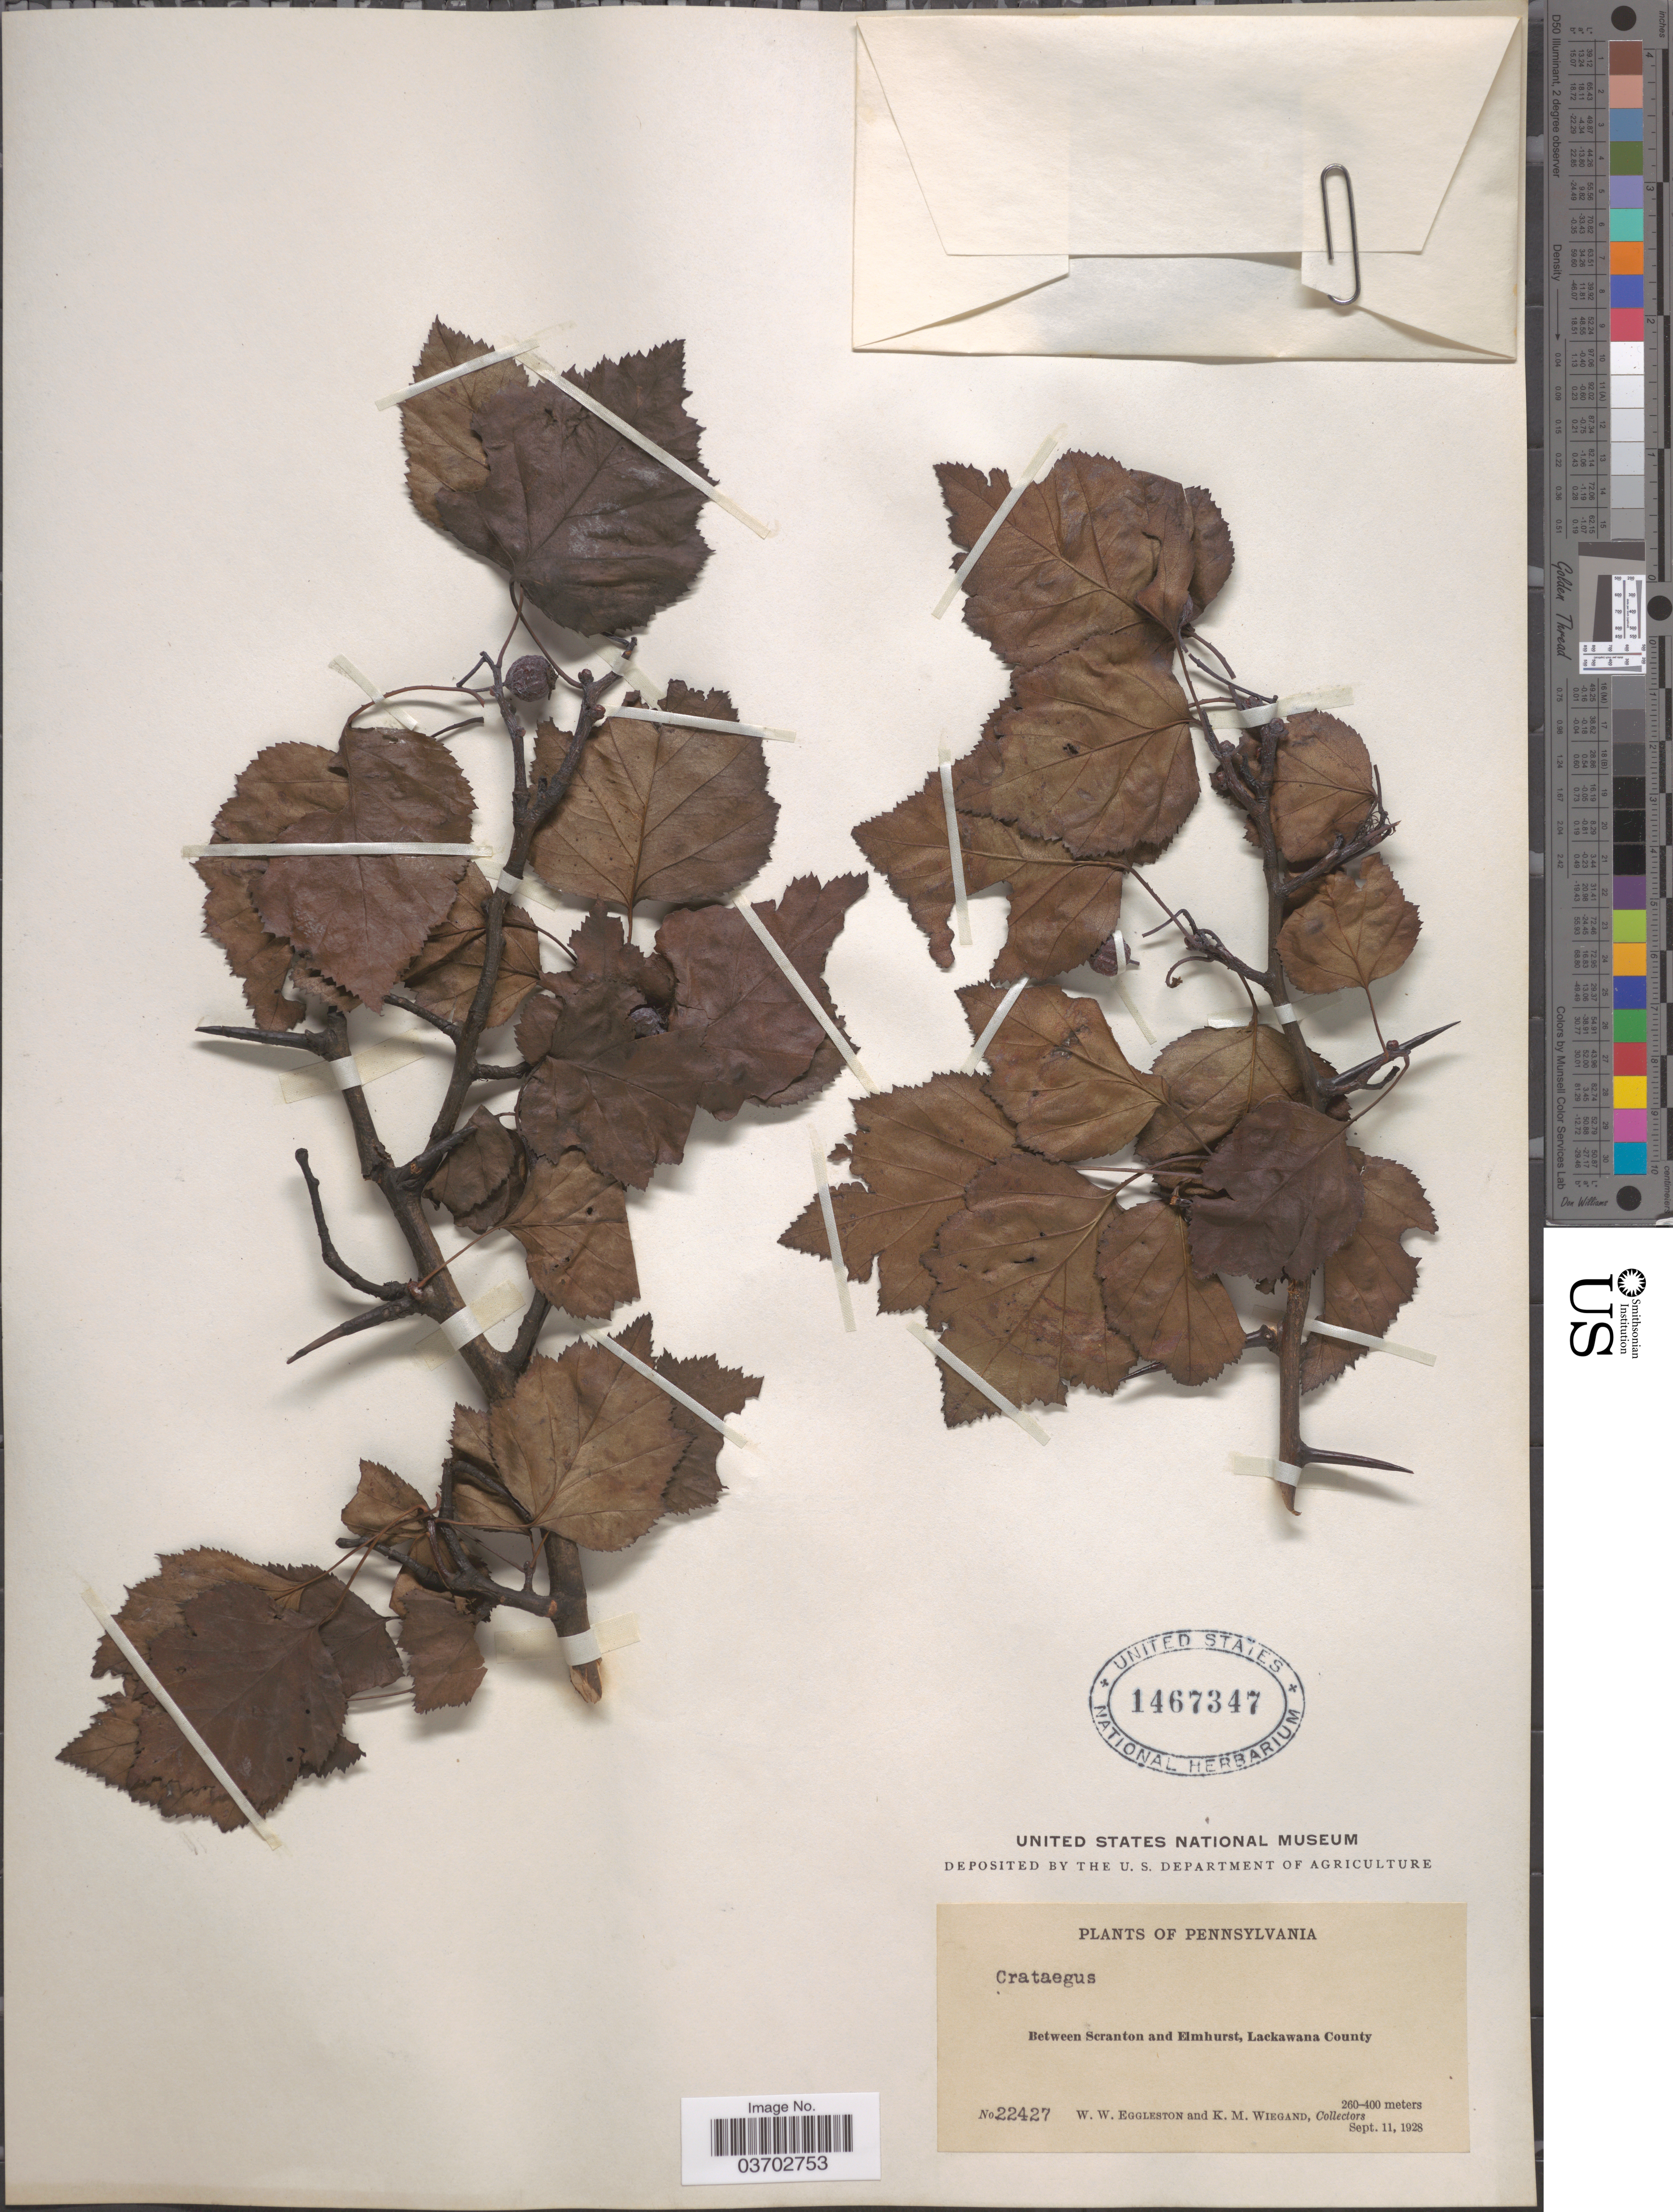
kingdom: Plantae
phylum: Tracheophyta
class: Magnoliopsida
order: Rosales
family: Rosaceae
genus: Crataegus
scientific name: Crataegus sp.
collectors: W. W. Eggleston & K. M. Wiegand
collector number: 22427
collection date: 1928-09-11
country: United States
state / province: Pennsylvania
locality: Between Scranton and Elmhurst, Lackawana County.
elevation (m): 260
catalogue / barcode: US 1467347